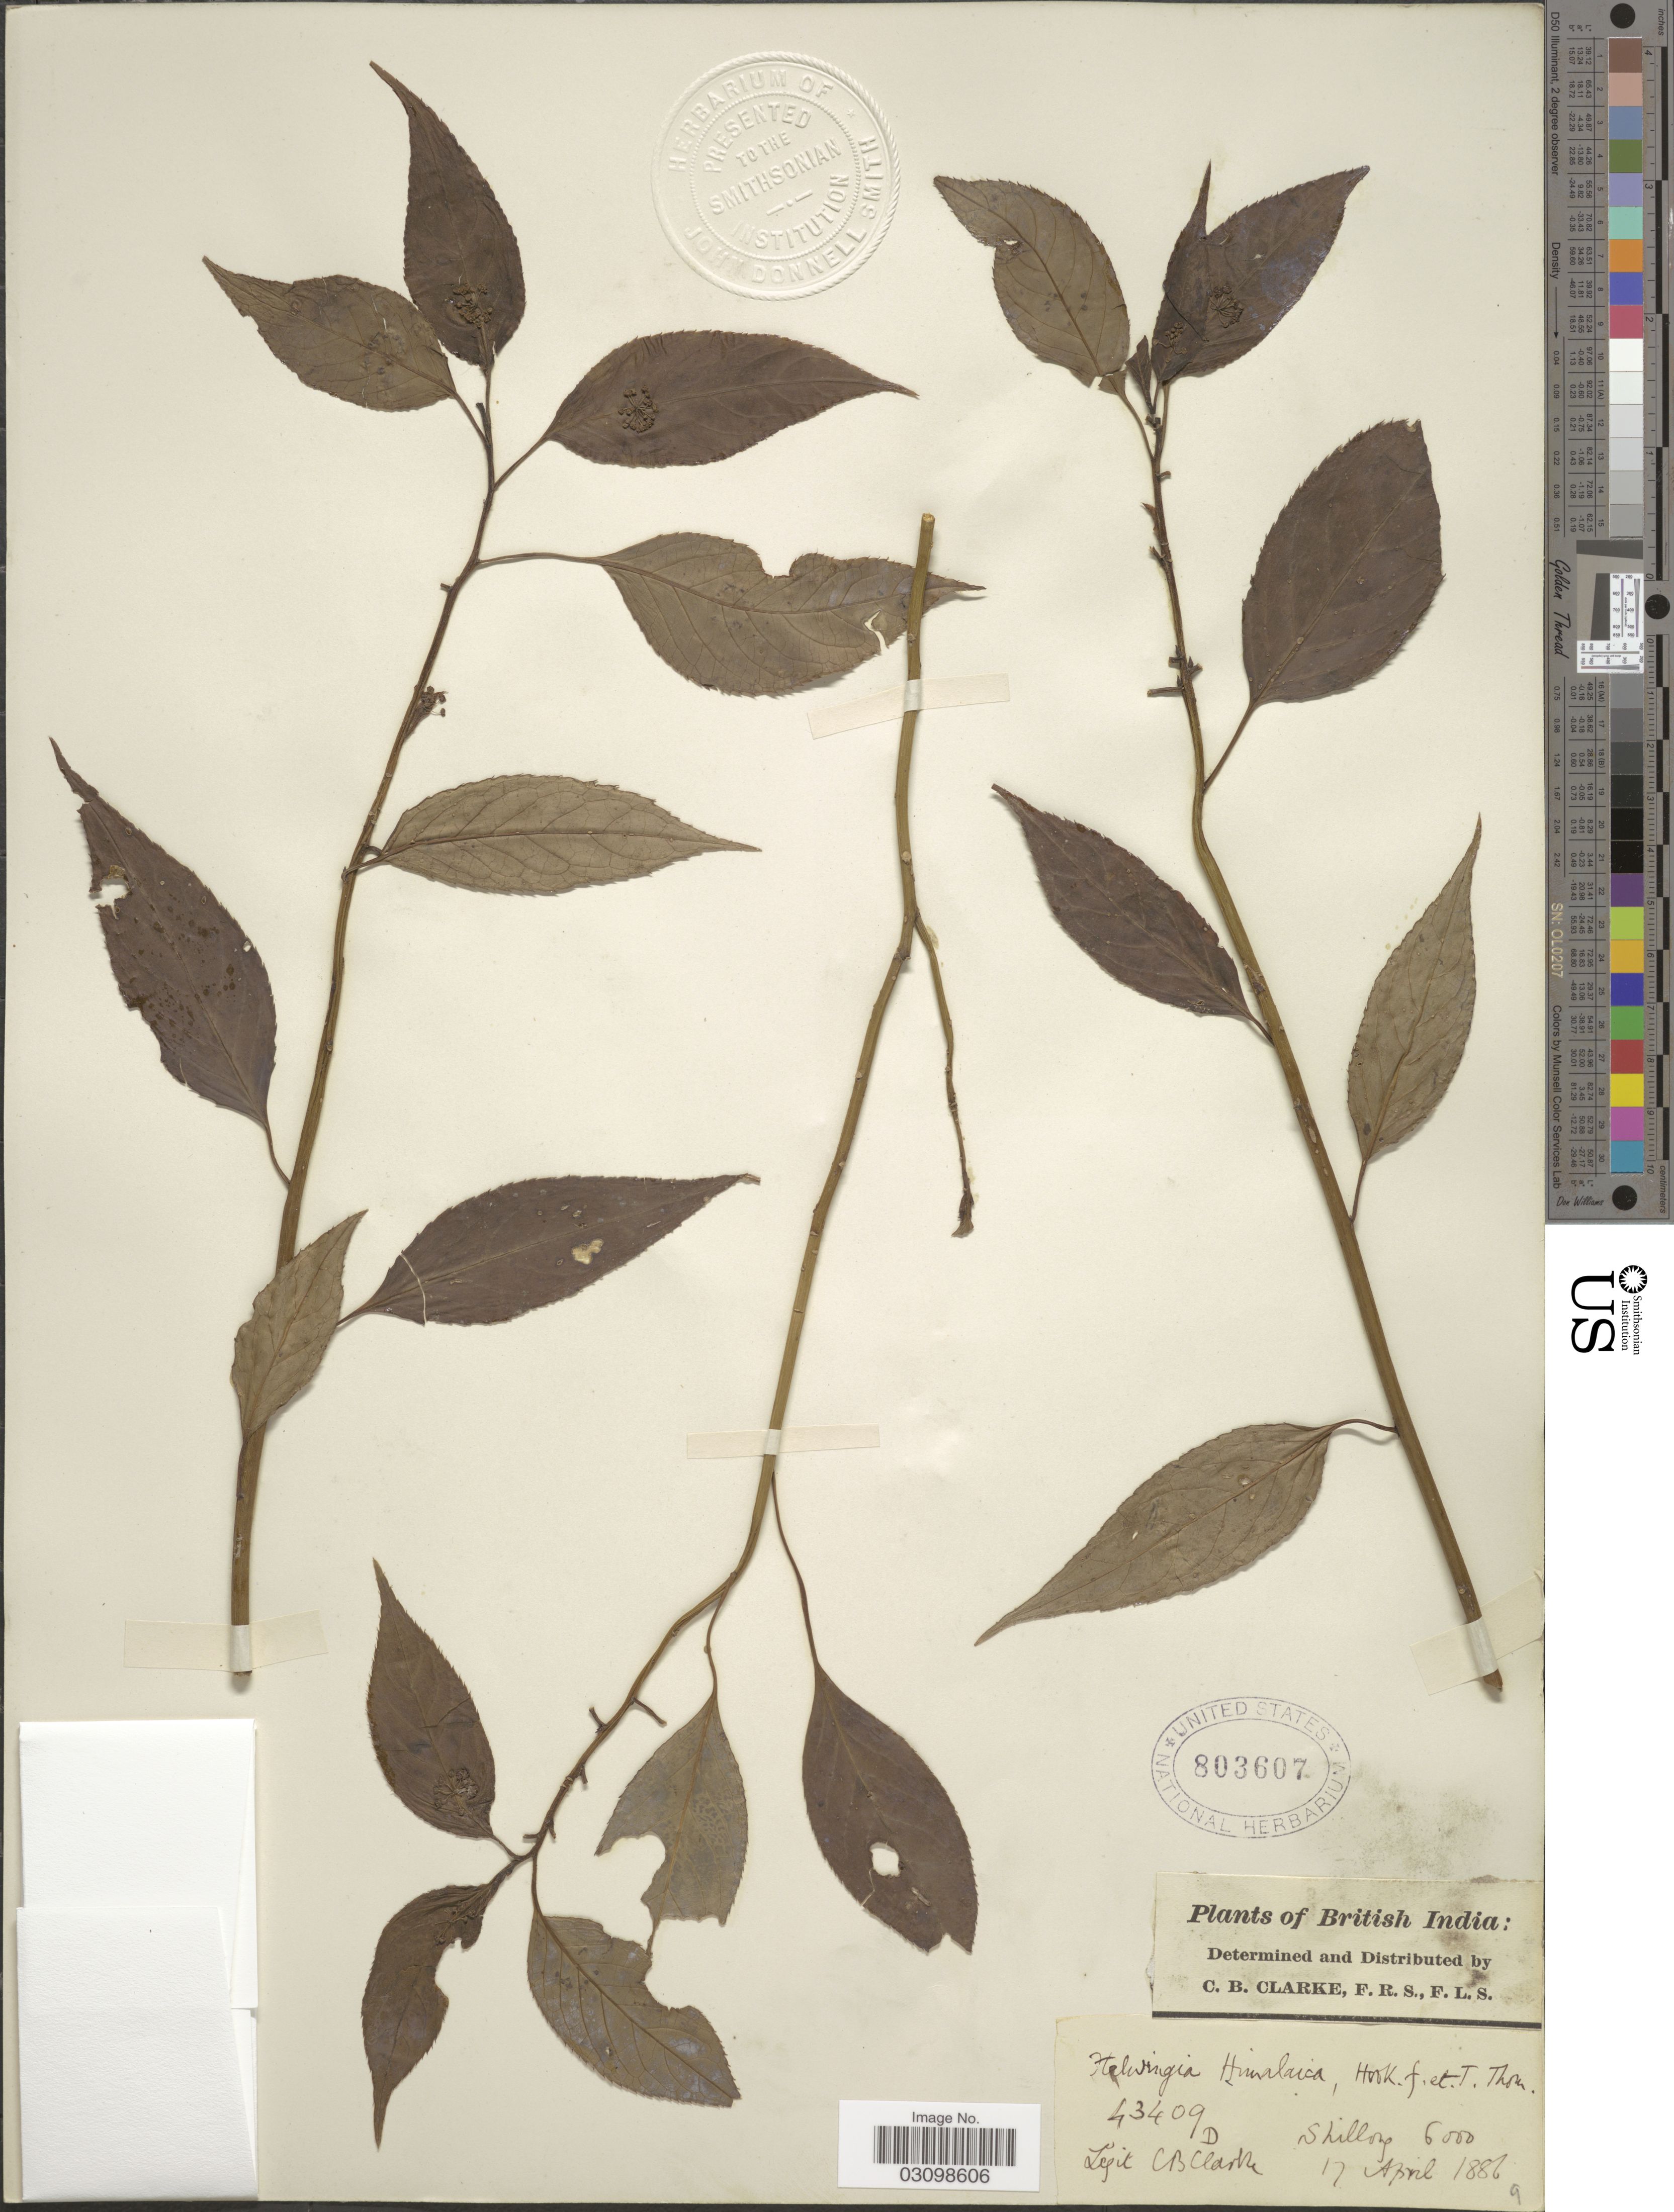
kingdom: Plantae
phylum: Tracheophyta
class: Magnoliopsida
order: Aquifoliales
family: Helwingiaceae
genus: Helwingia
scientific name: Helwingia himalaica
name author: Hook. f. & Thomson ex C.B. Clarke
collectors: C. B. Clarke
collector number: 43409D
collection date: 1886-04-17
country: India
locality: British India, Shillong.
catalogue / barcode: US 803607